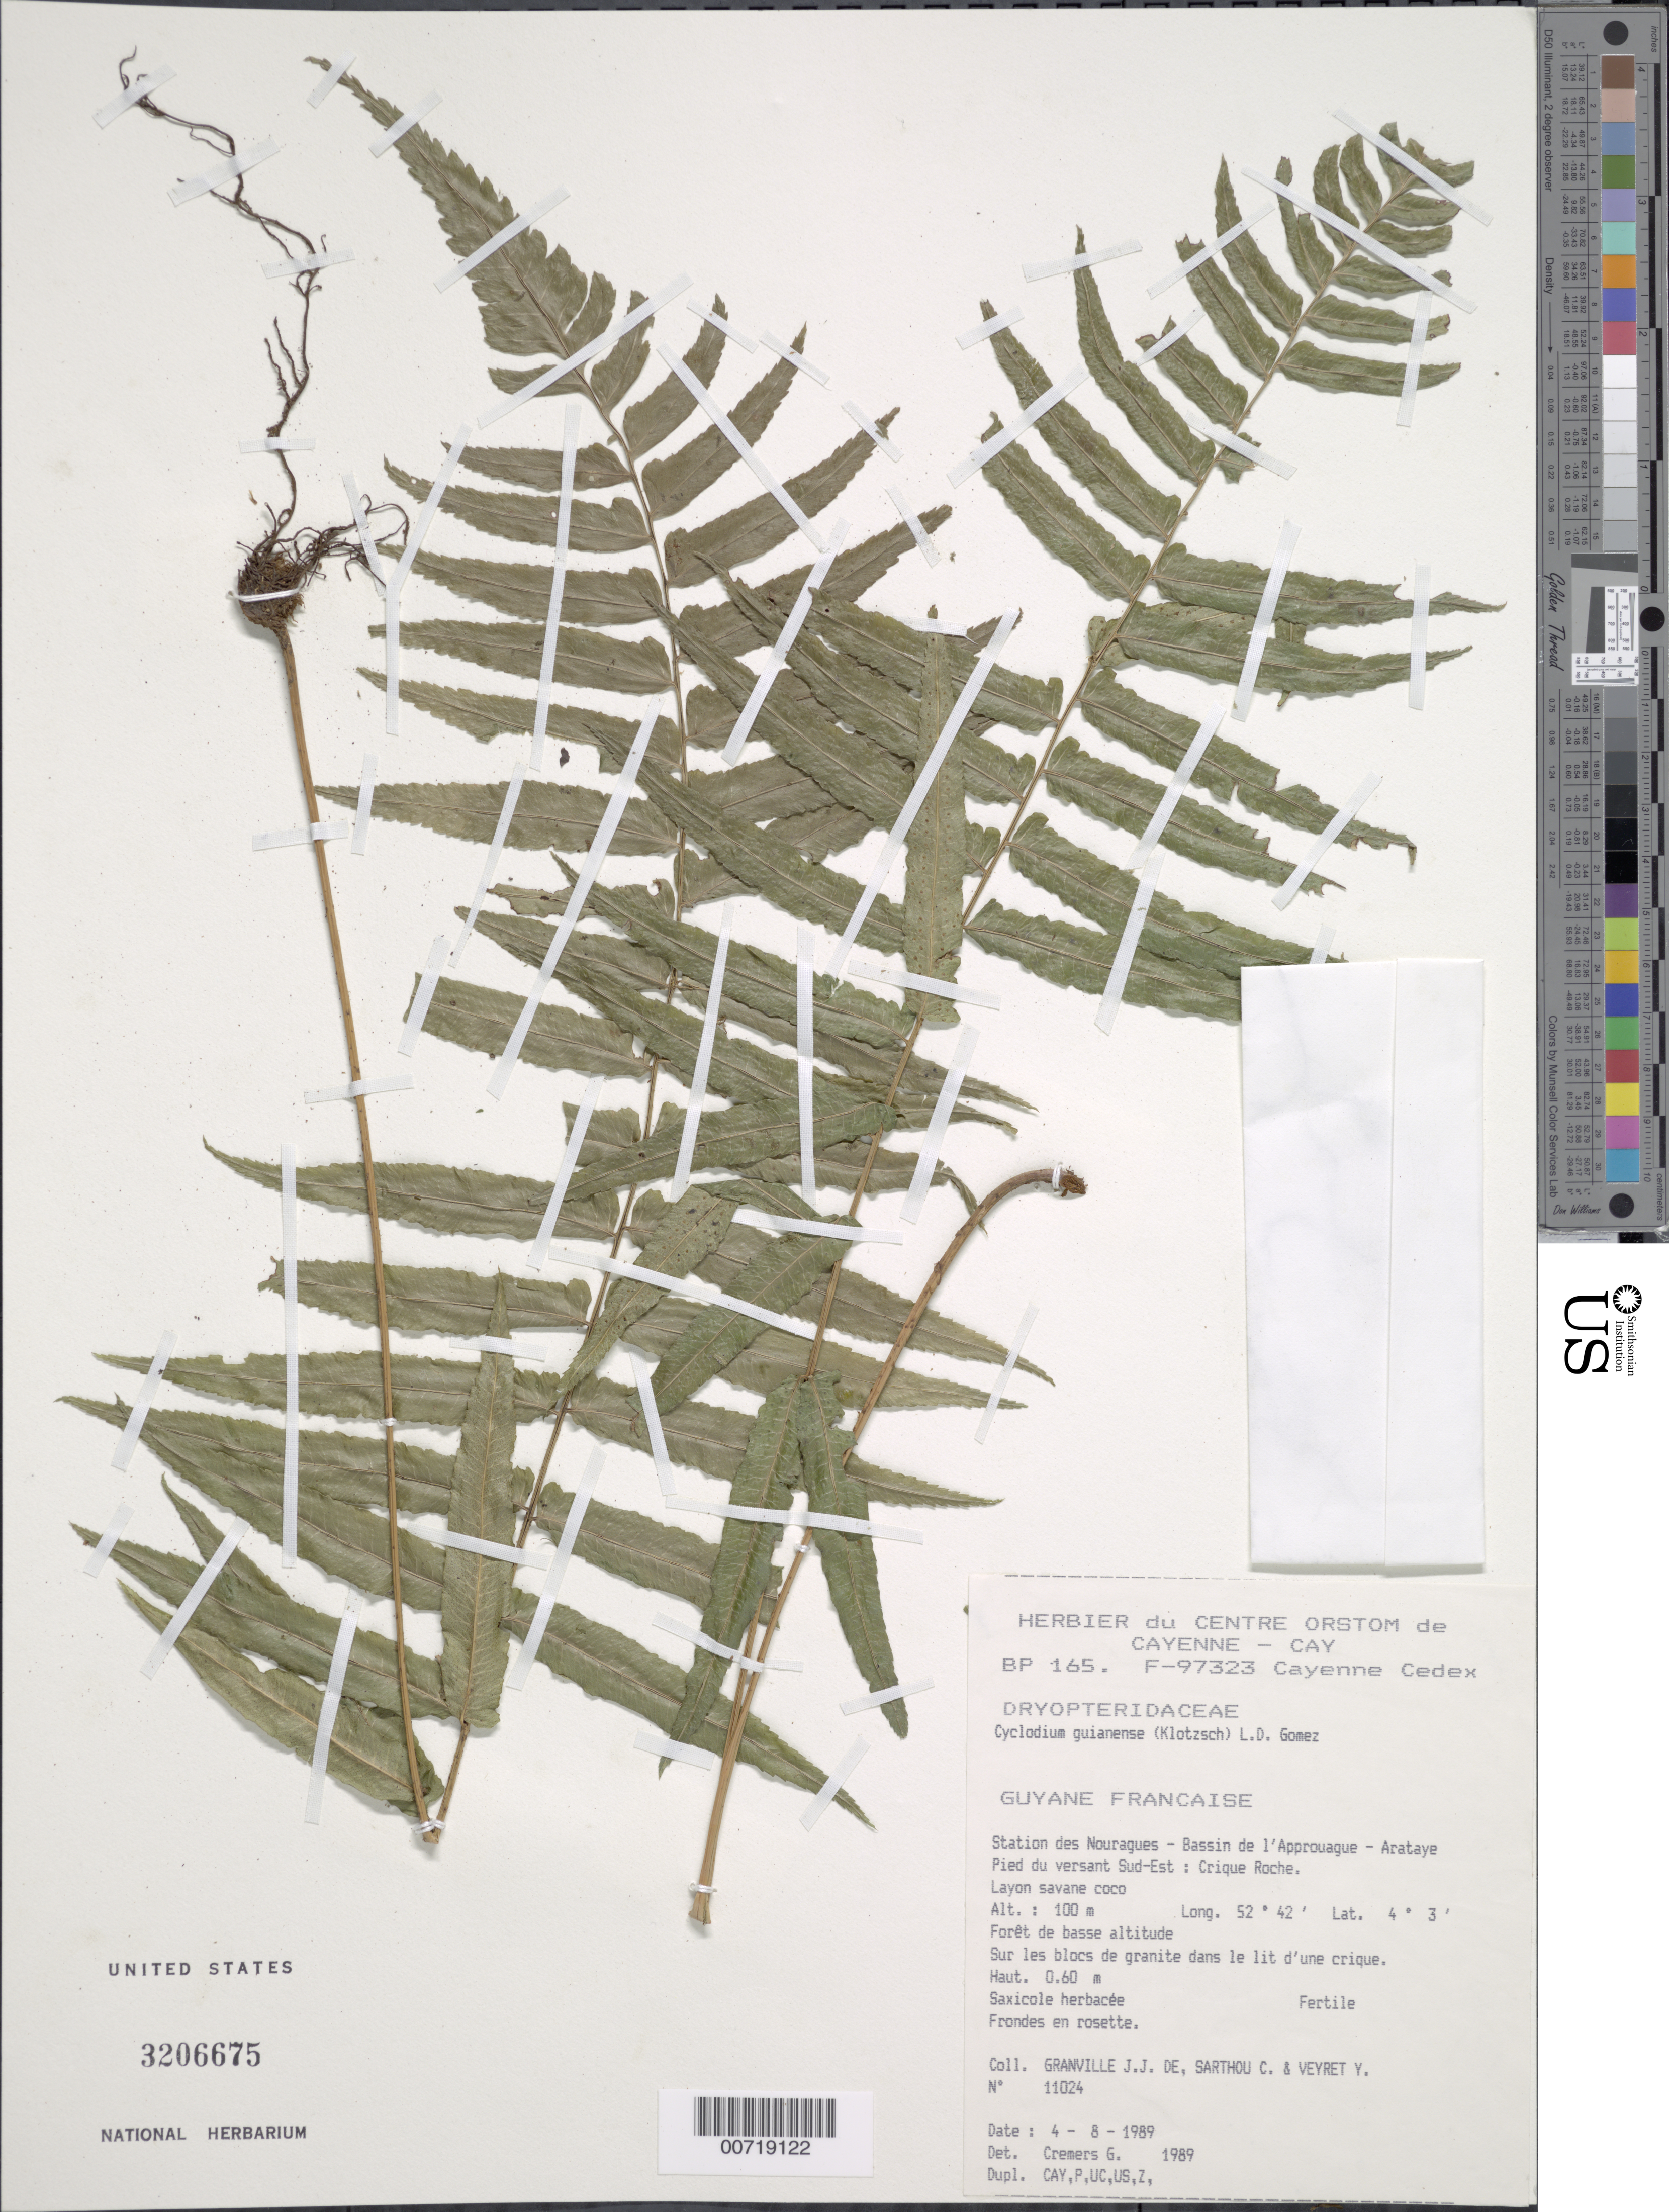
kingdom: Plantae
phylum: Tracheophyta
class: Polypodiopsida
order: Polypodiales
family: Dryopteridaceae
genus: Cyclodium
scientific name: Cyclodium guianense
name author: (Klotzsch) van der Werff ex L.D. Gómez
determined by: Cremers, Georges A.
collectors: J.-J. de Granville, C. Sarthou & Y. Veyret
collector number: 11024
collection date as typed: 4-Aug-89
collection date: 1989-08-04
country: French Guiana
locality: Station des Nouragues, Bassin de l'Approuague, Arataye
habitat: Low forest, on granite rocks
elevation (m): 100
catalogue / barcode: US 3206675